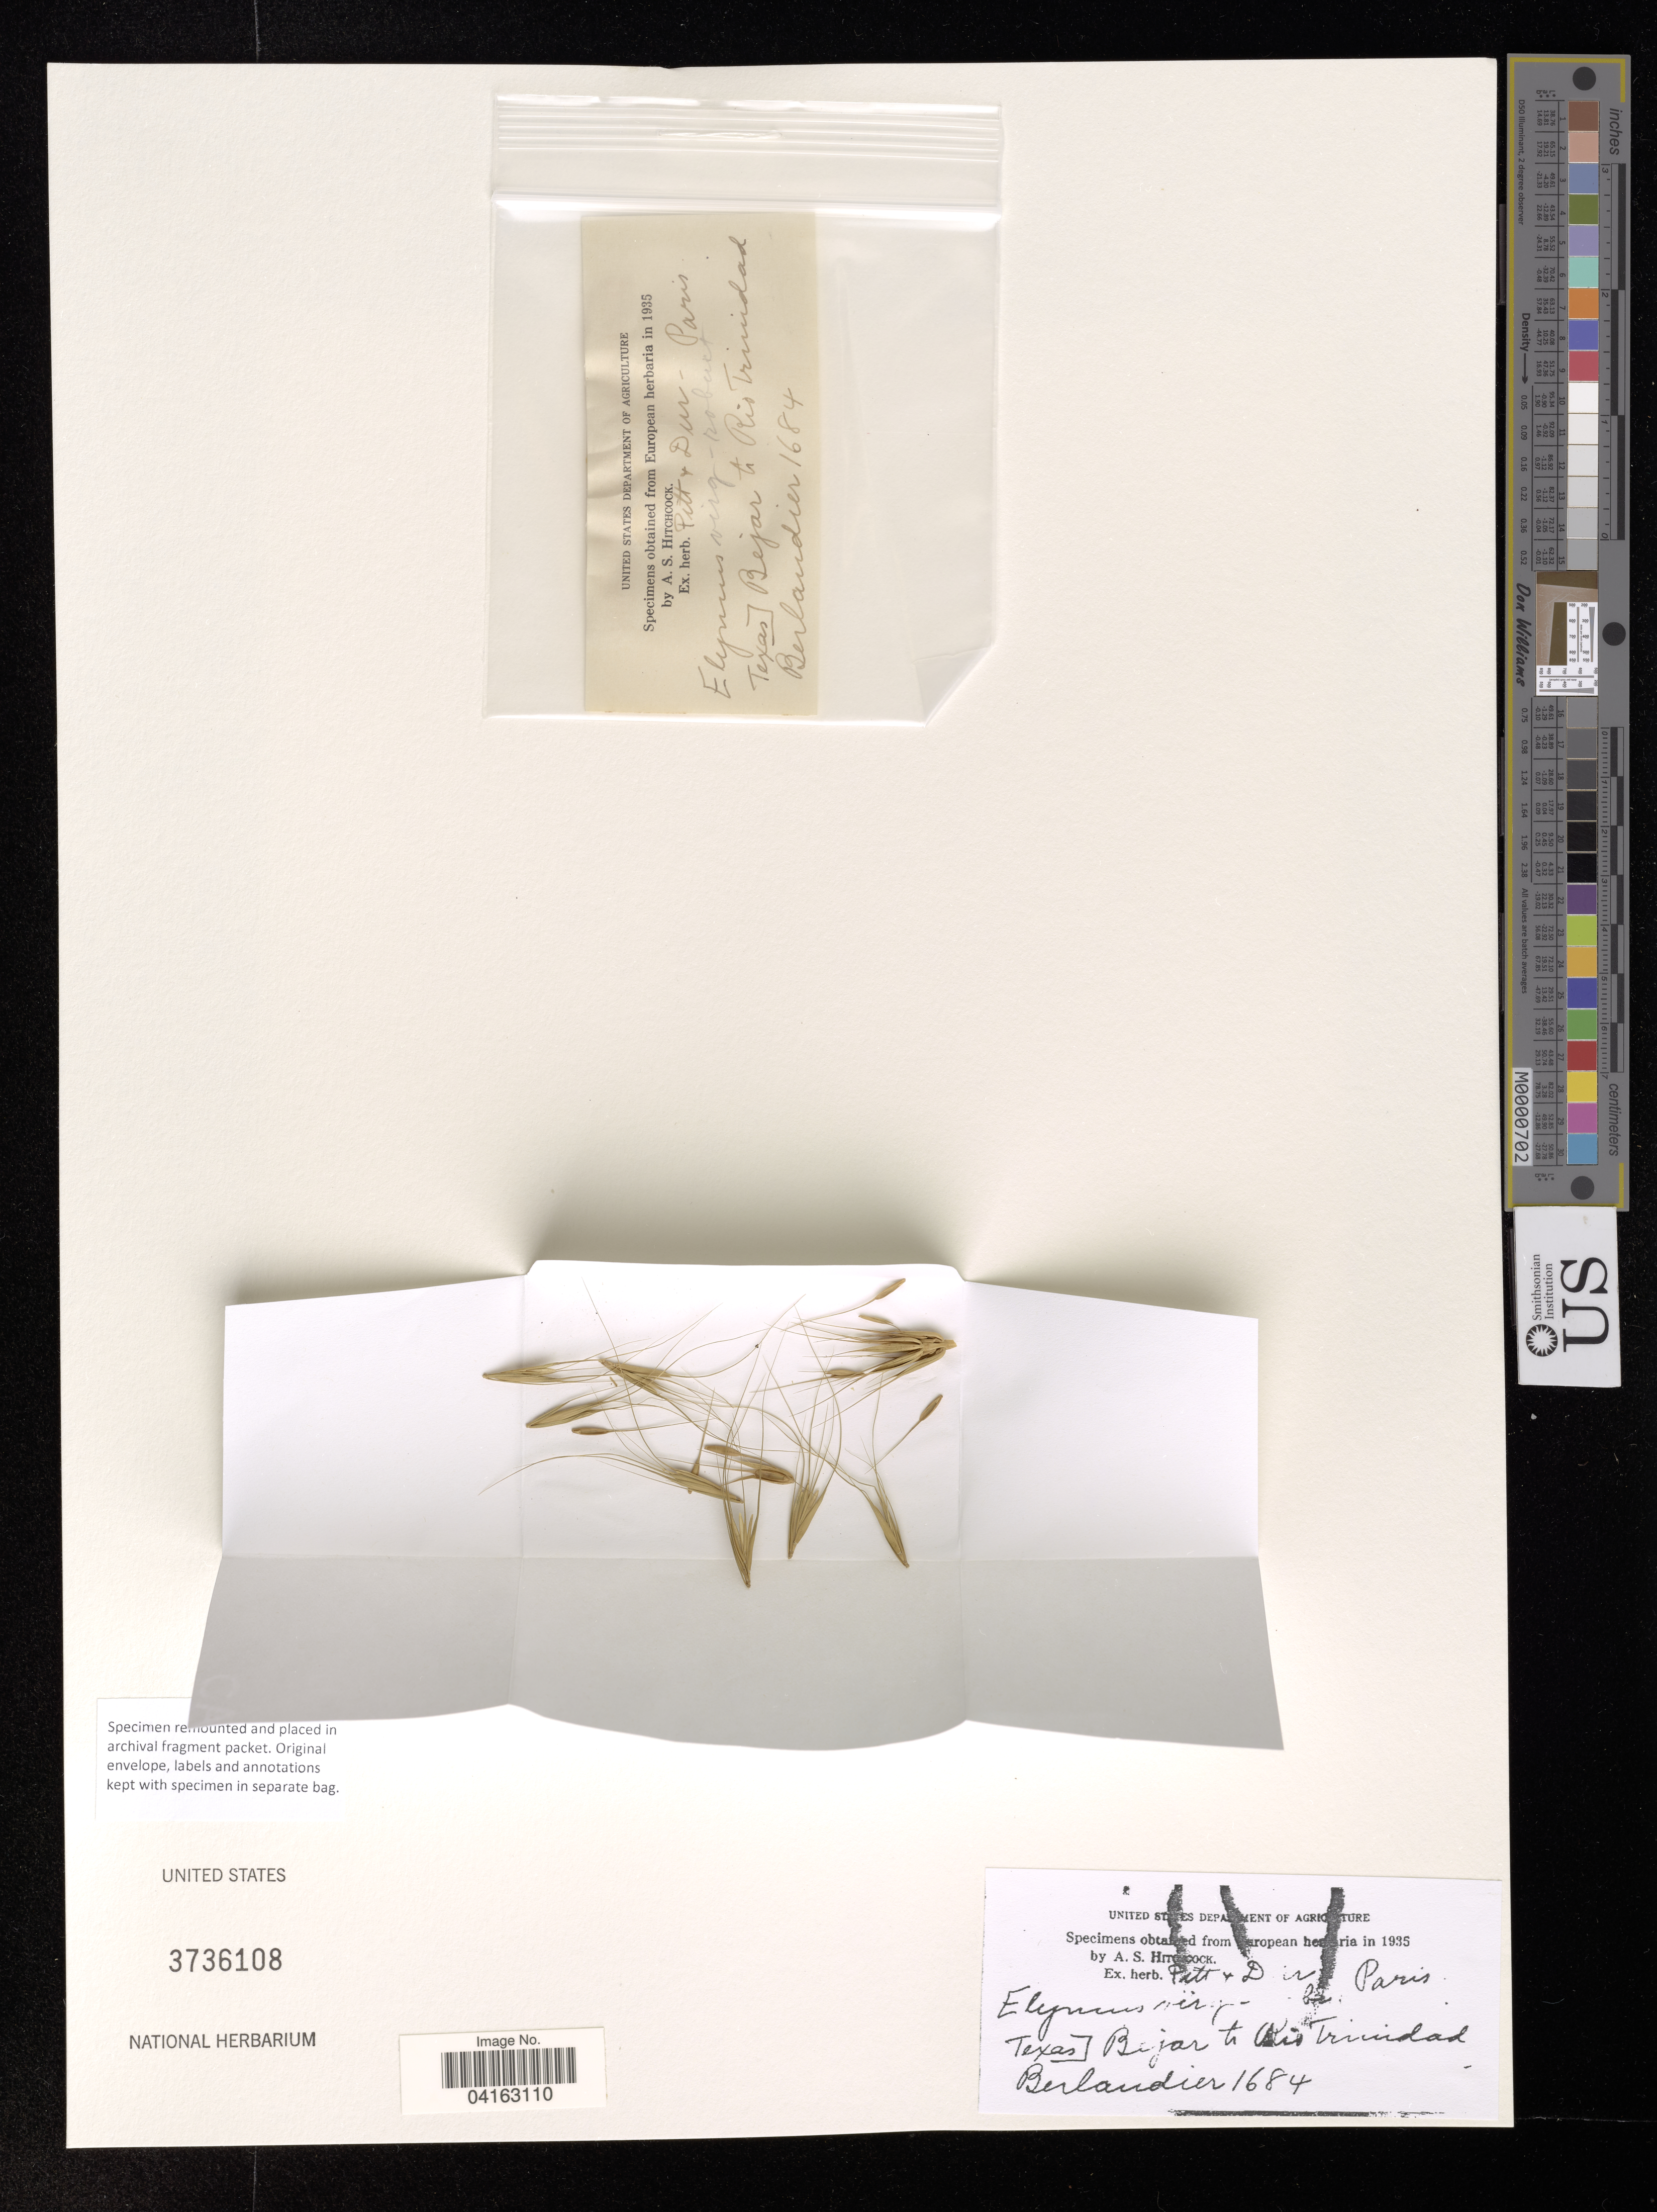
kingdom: Plantae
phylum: Tracheophyta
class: Liliopsida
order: Poales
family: Poaceae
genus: Elymus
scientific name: Elymus virginicus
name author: L.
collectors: -. Berlandier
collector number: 1684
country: United States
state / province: Texas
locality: Bejar yo Rio Trinidad.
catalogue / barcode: US 3736108